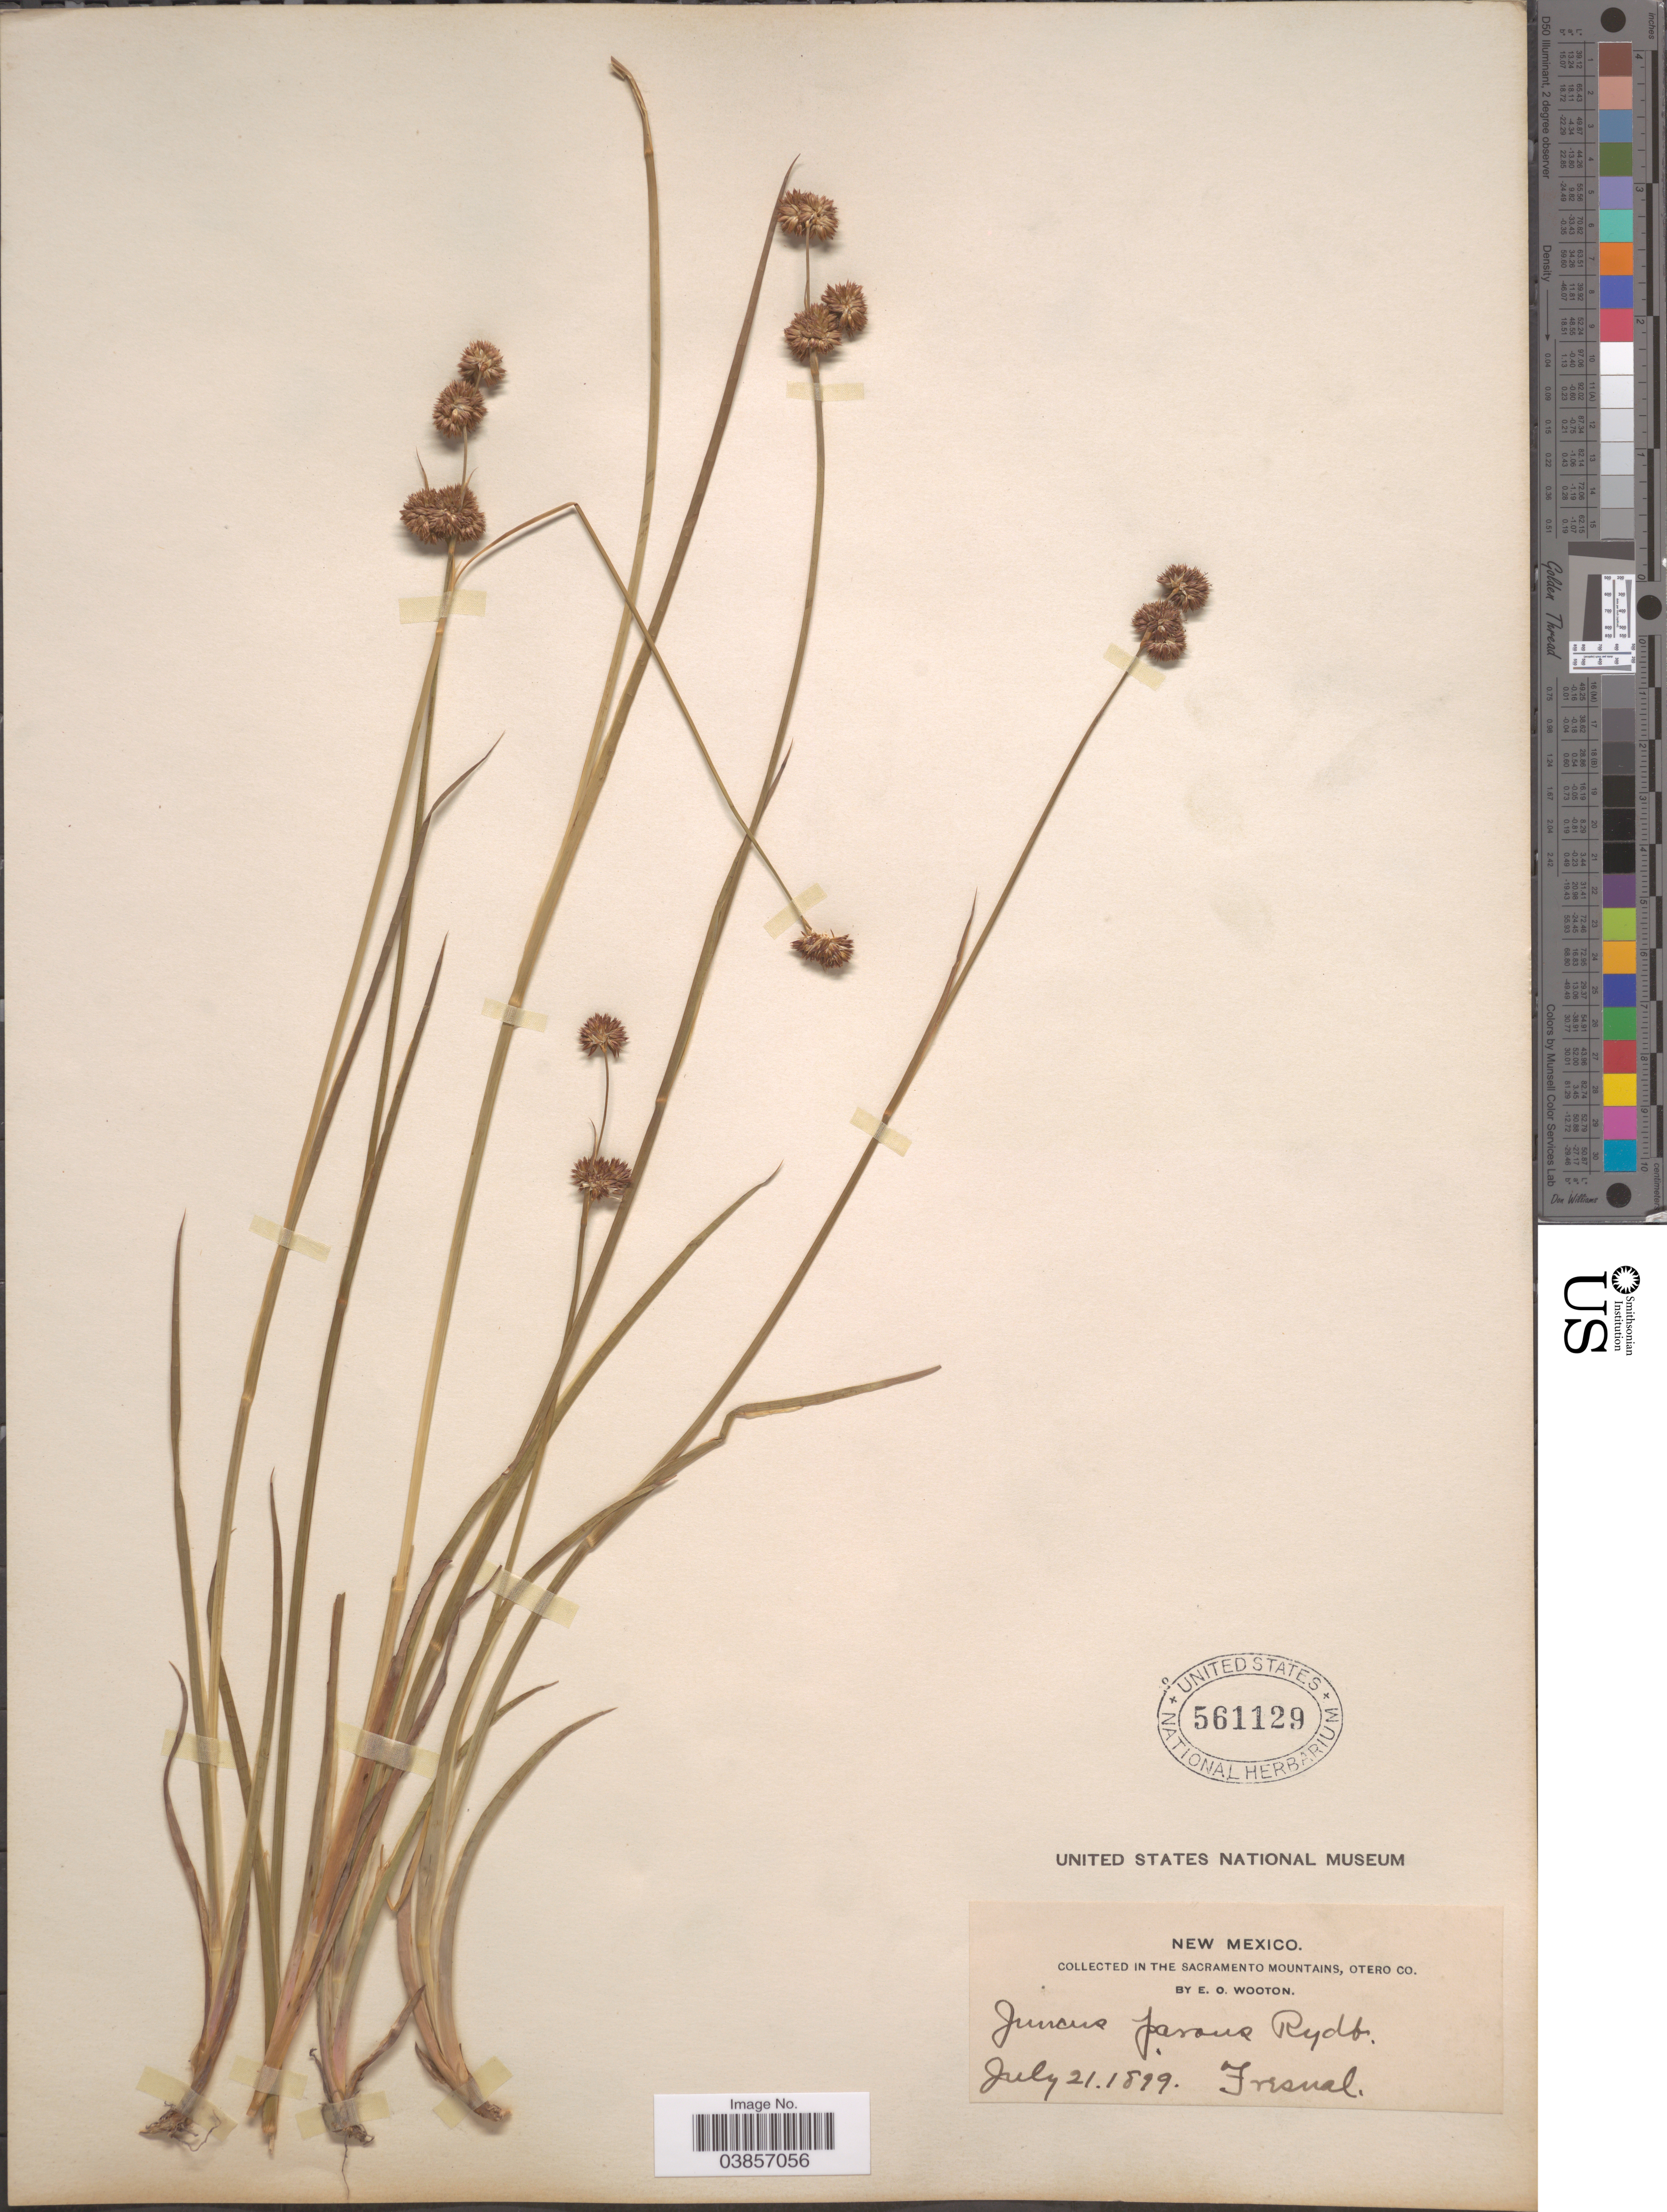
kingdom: Plantae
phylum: Tracheophyta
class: Liliopsida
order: Poales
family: Juncaceae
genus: Juncus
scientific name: Juncus saximontanus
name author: A. Nelson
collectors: E. O. Wooton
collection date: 1899-07-21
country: United States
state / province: New Mexico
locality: In the Sacramento Mountains, Otero Co. Fresnal.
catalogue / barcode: US 561129